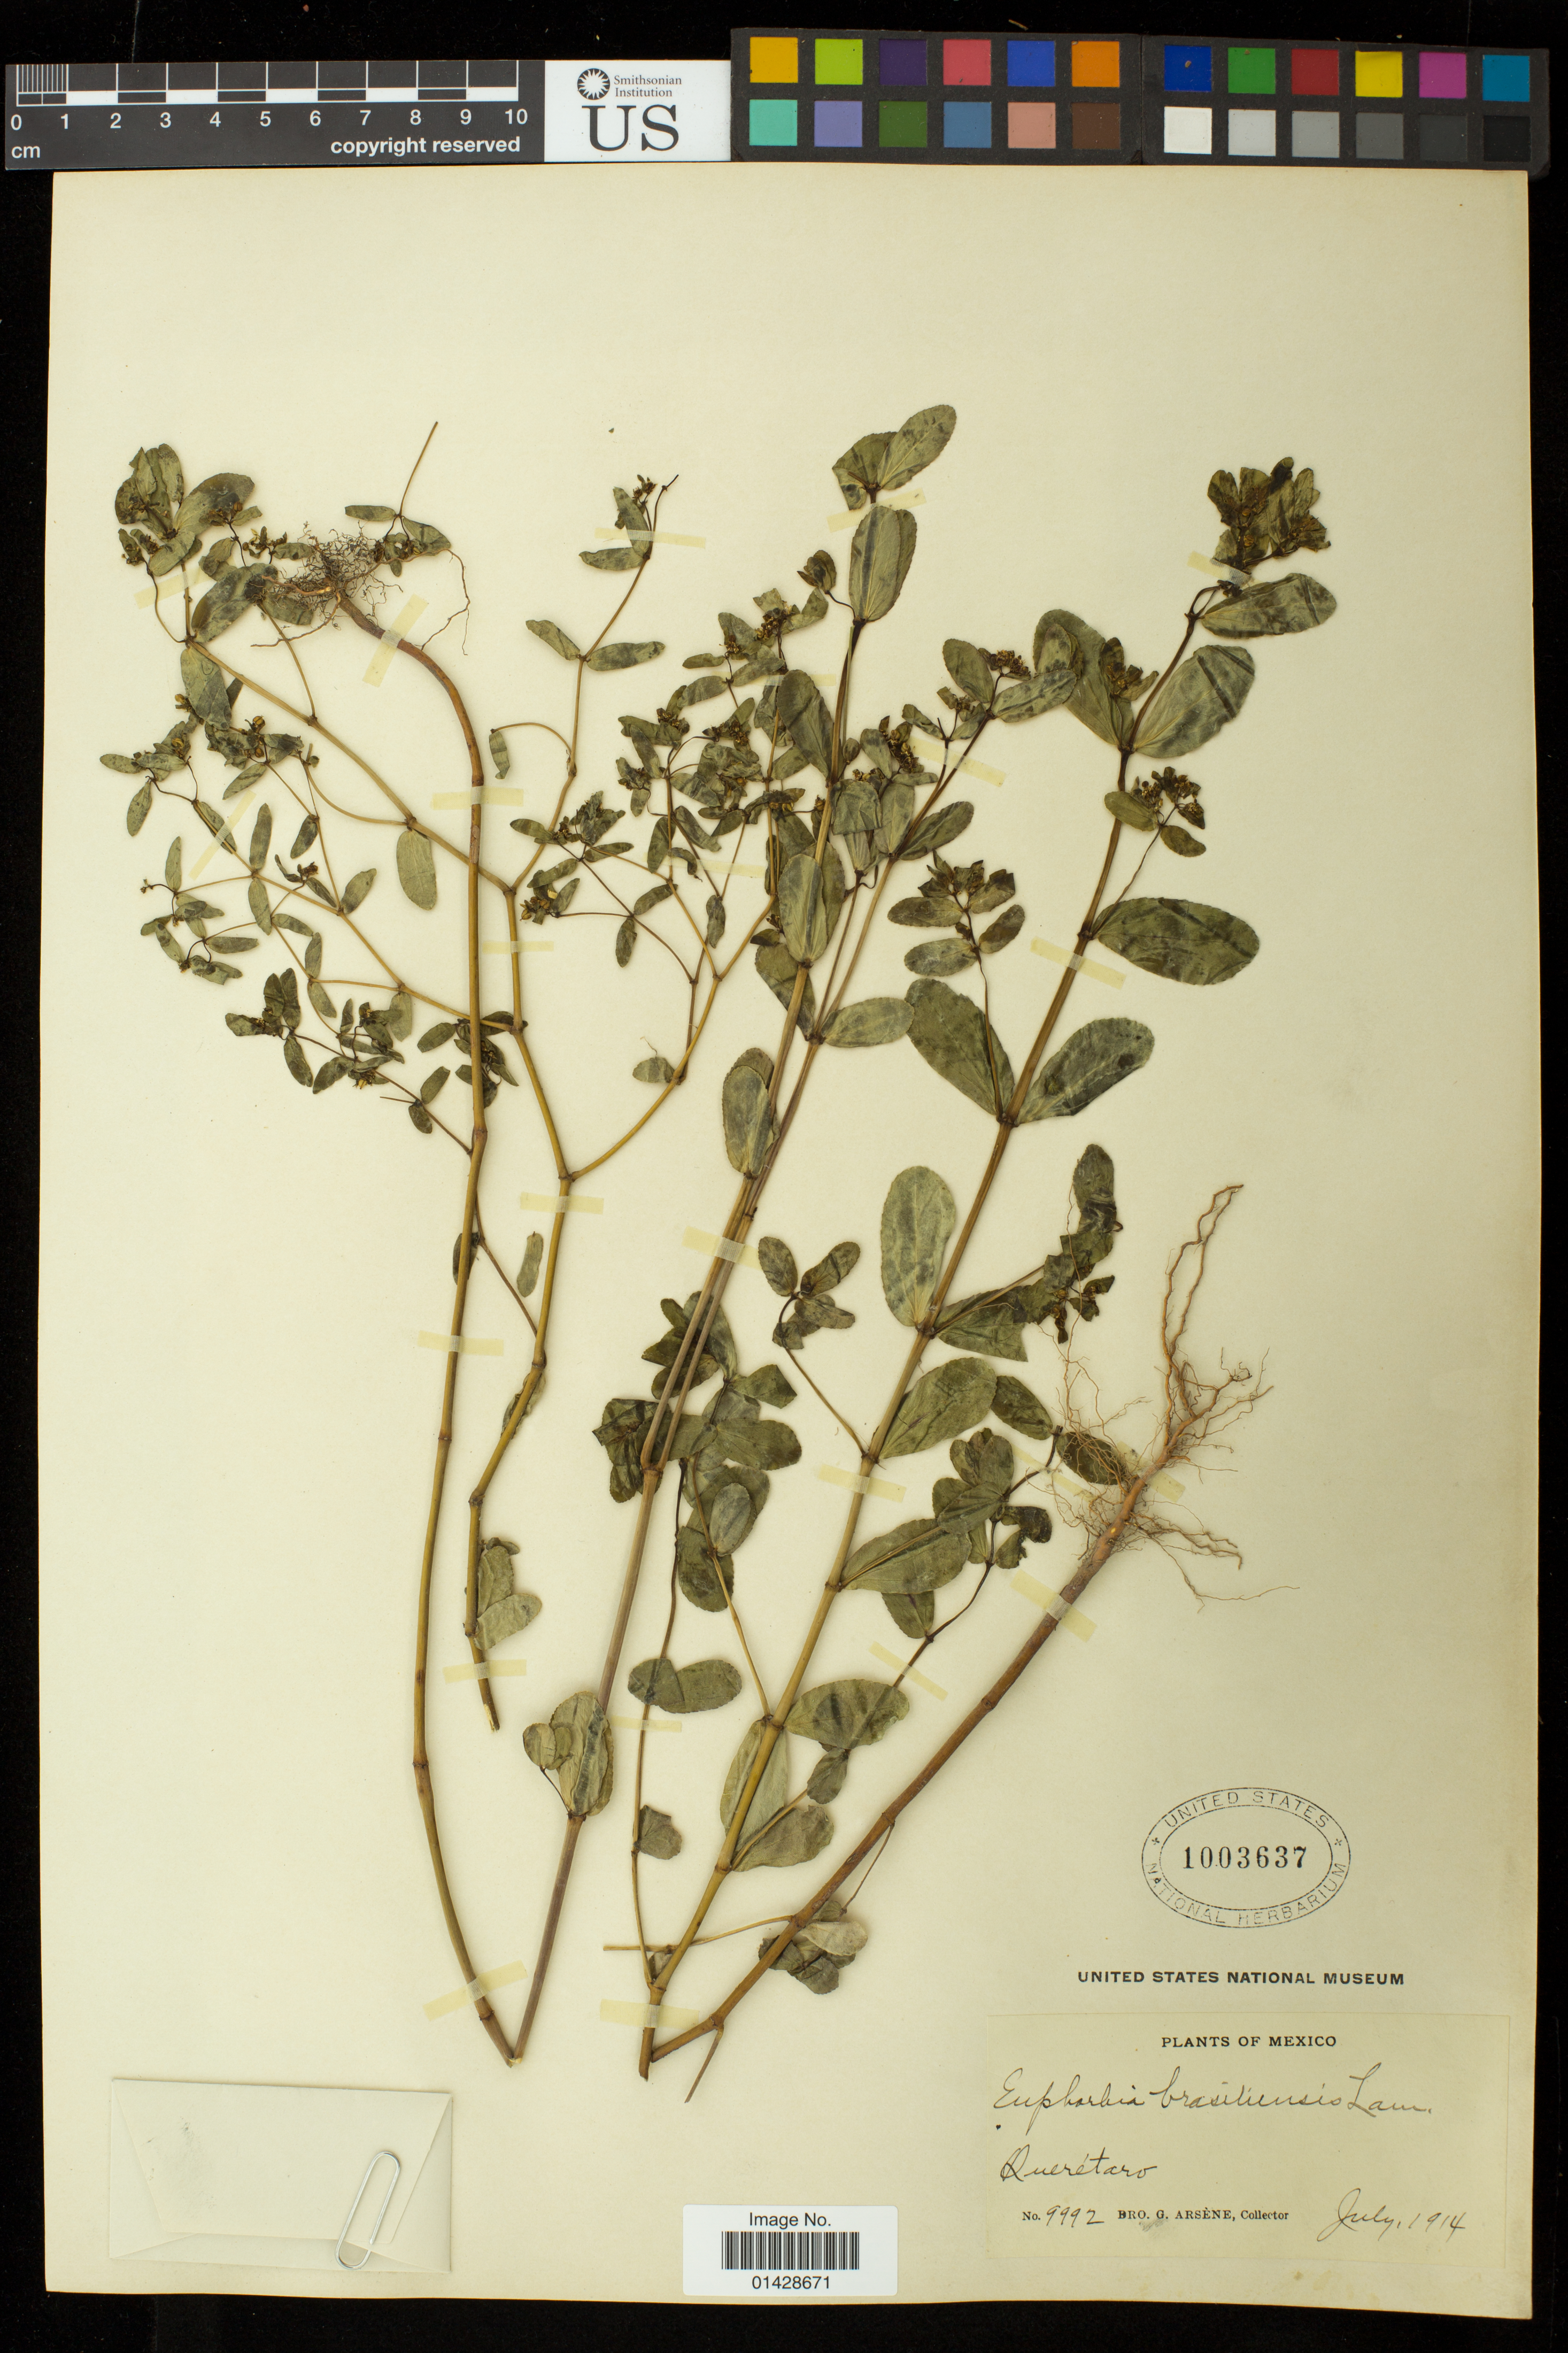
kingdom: Plantae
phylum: Tracheophyta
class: Magnoliopsida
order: Malpighiales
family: Euphorbiaceae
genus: Euphorbia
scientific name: Euphorbia nutans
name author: Lag.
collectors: Bro. G. Arsène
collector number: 9992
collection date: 1914-07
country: Mexico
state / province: Querétaro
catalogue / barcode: US 1003637